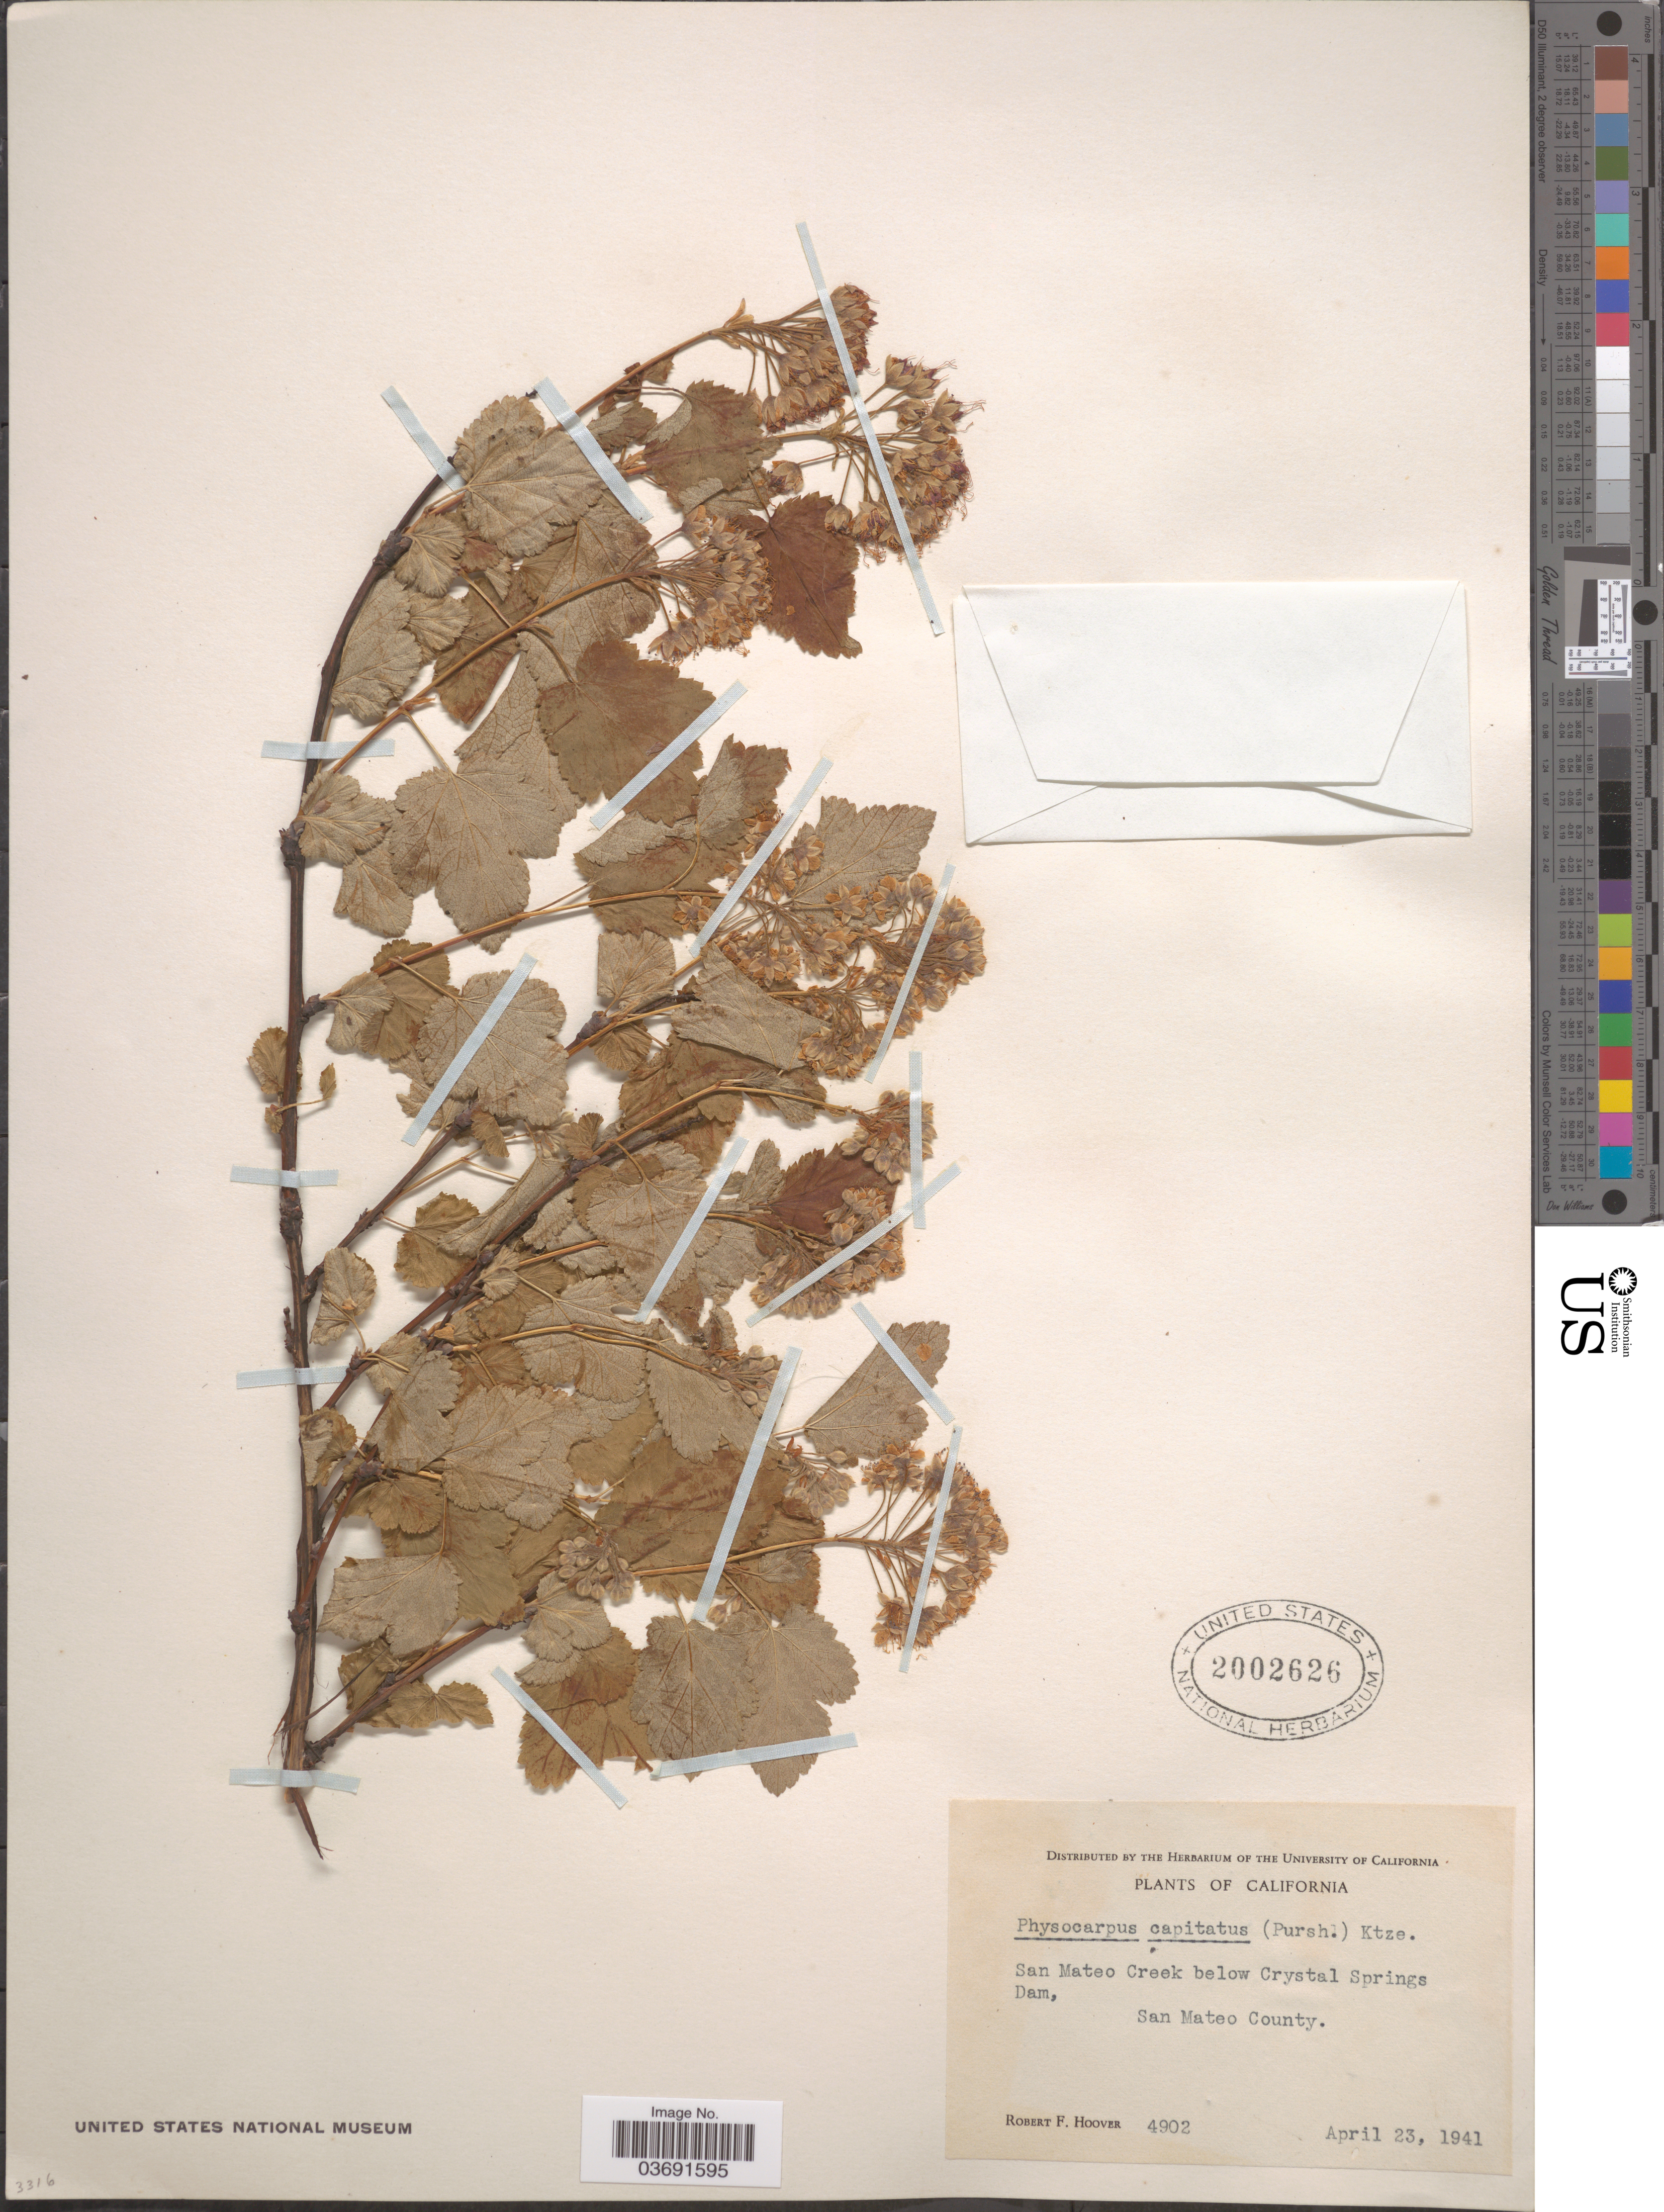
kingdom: Plantae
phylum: Tracheophyta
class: Magnoliopsida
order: Rosales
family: Rosaceae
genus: Physocarpus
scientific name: Physocarpus capitatus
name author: (Pursh) Kuntze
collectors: R. F. Hoover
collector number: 4902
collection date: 1941-04-23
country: United States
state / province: California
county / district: San Mateo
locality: San Mateo Creek below Crystal Springs Dam, San Mateo County.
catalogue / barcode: US 2002626